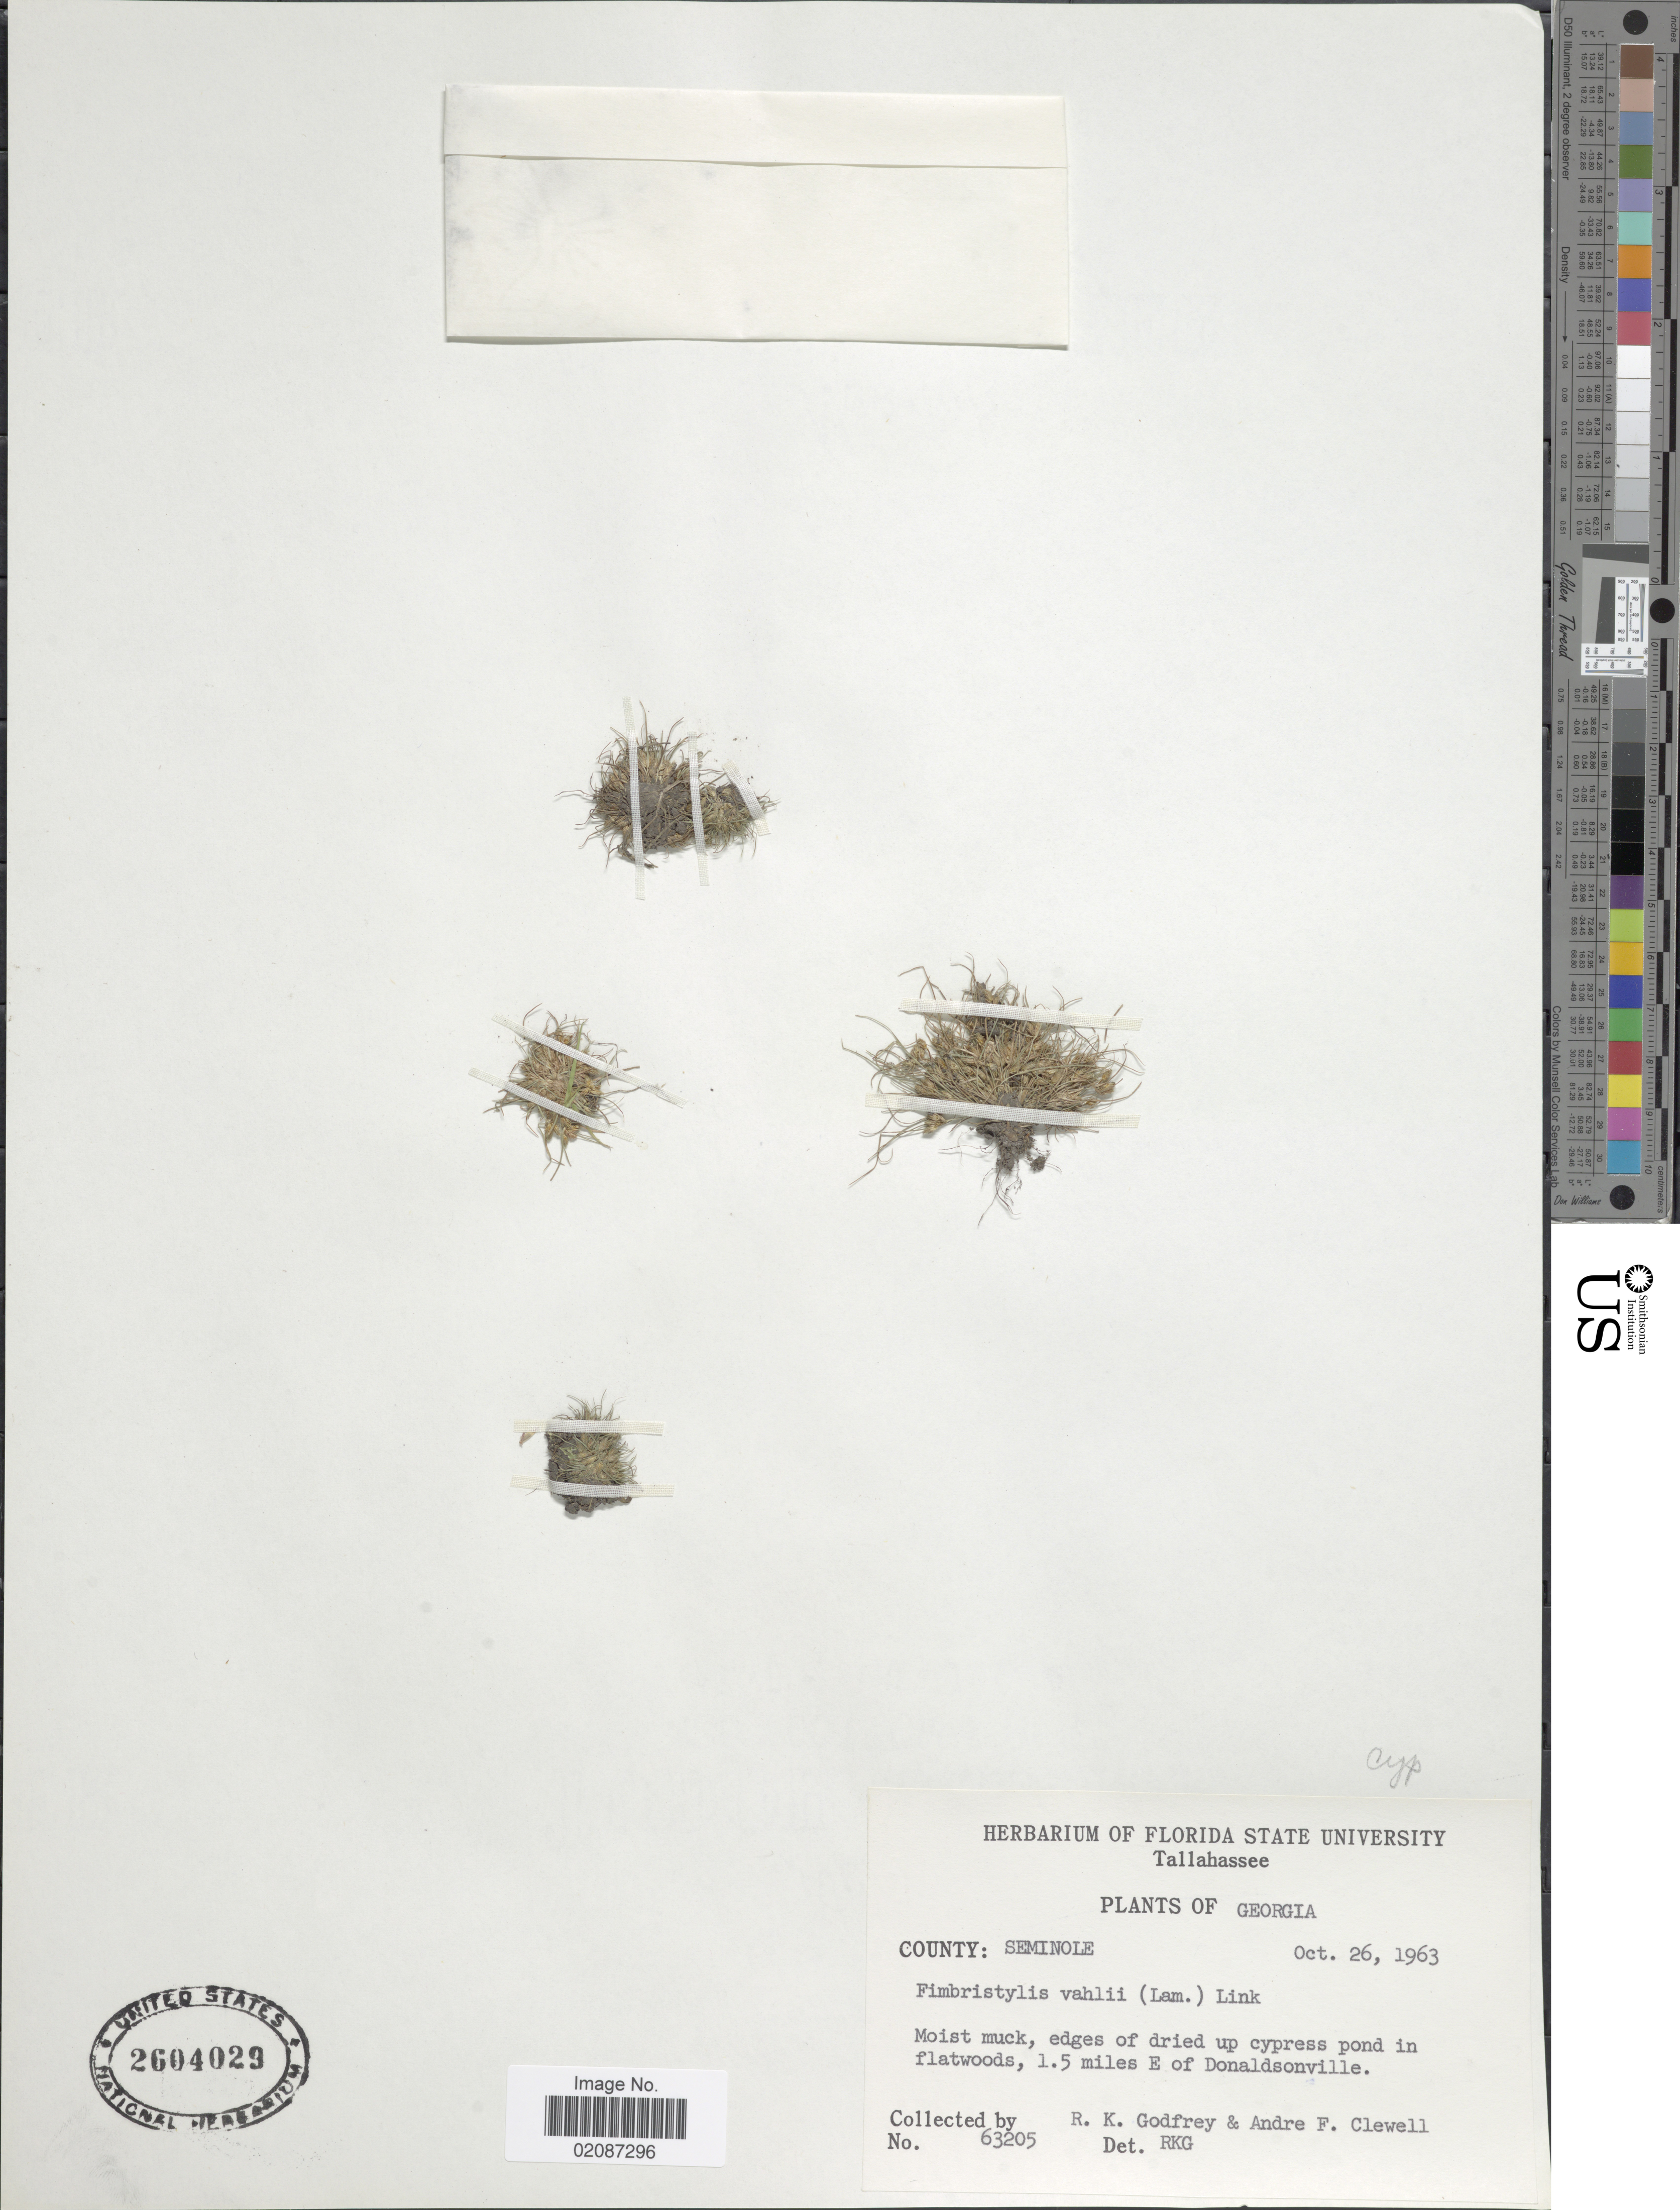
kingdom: Plantae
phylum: Tracheophyta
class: Liliopsida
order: Poales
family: Cyperaceae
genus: Fimbristylis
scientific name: Fimbristylis vahlii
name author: (Lam.) Link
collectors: R. K. Godfrey & A. Clewell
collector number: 63205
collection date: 1963-10-26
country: United States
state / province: Georgia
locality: County: Seminole, mois muck, edges of dried up cypress pond in flatwoods, 1. 5 miles E of Donaldsonville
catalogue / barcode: US 2604029